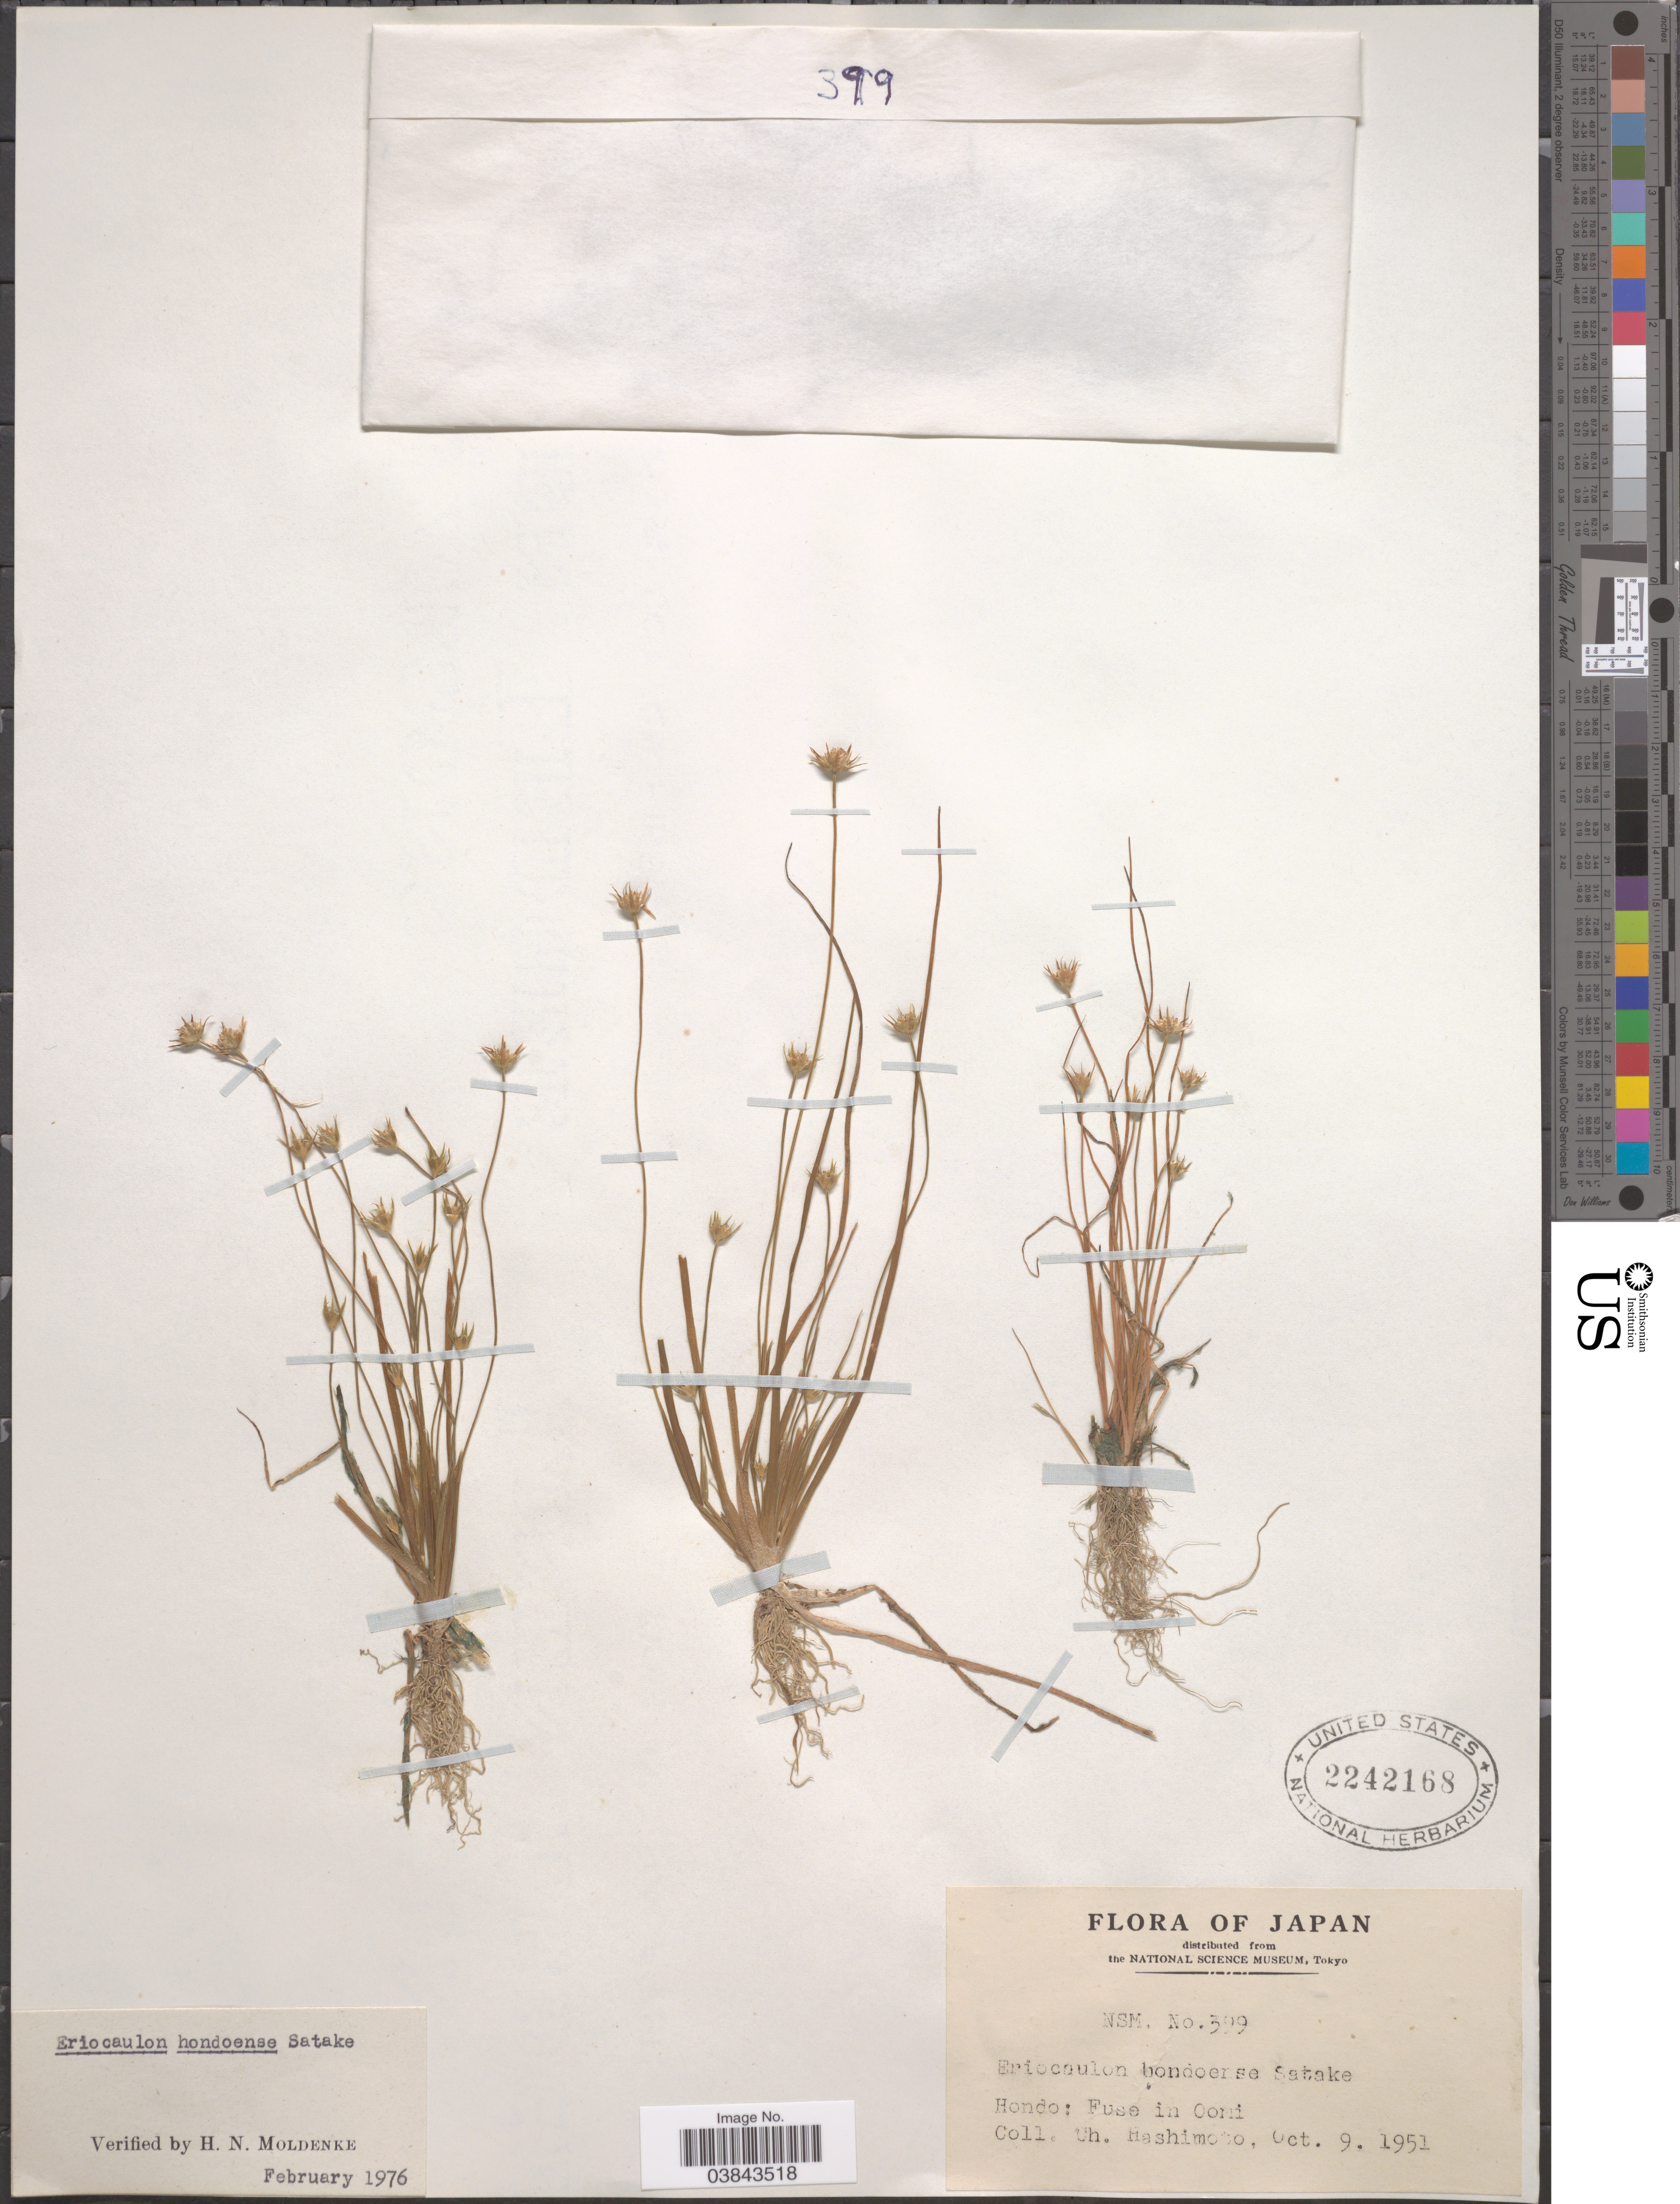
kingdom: Plantae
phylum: Tracheophyta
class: Liliopsida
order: Poales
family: Eriocaulaceae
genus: Eriocaulon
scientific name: Eriocaulon hondoense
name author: Satake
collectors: C. Hashimoto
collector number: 399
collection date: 1951-10-09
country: Japan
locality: Hondo: Fuse in Oomi.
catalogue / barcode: US 2242168